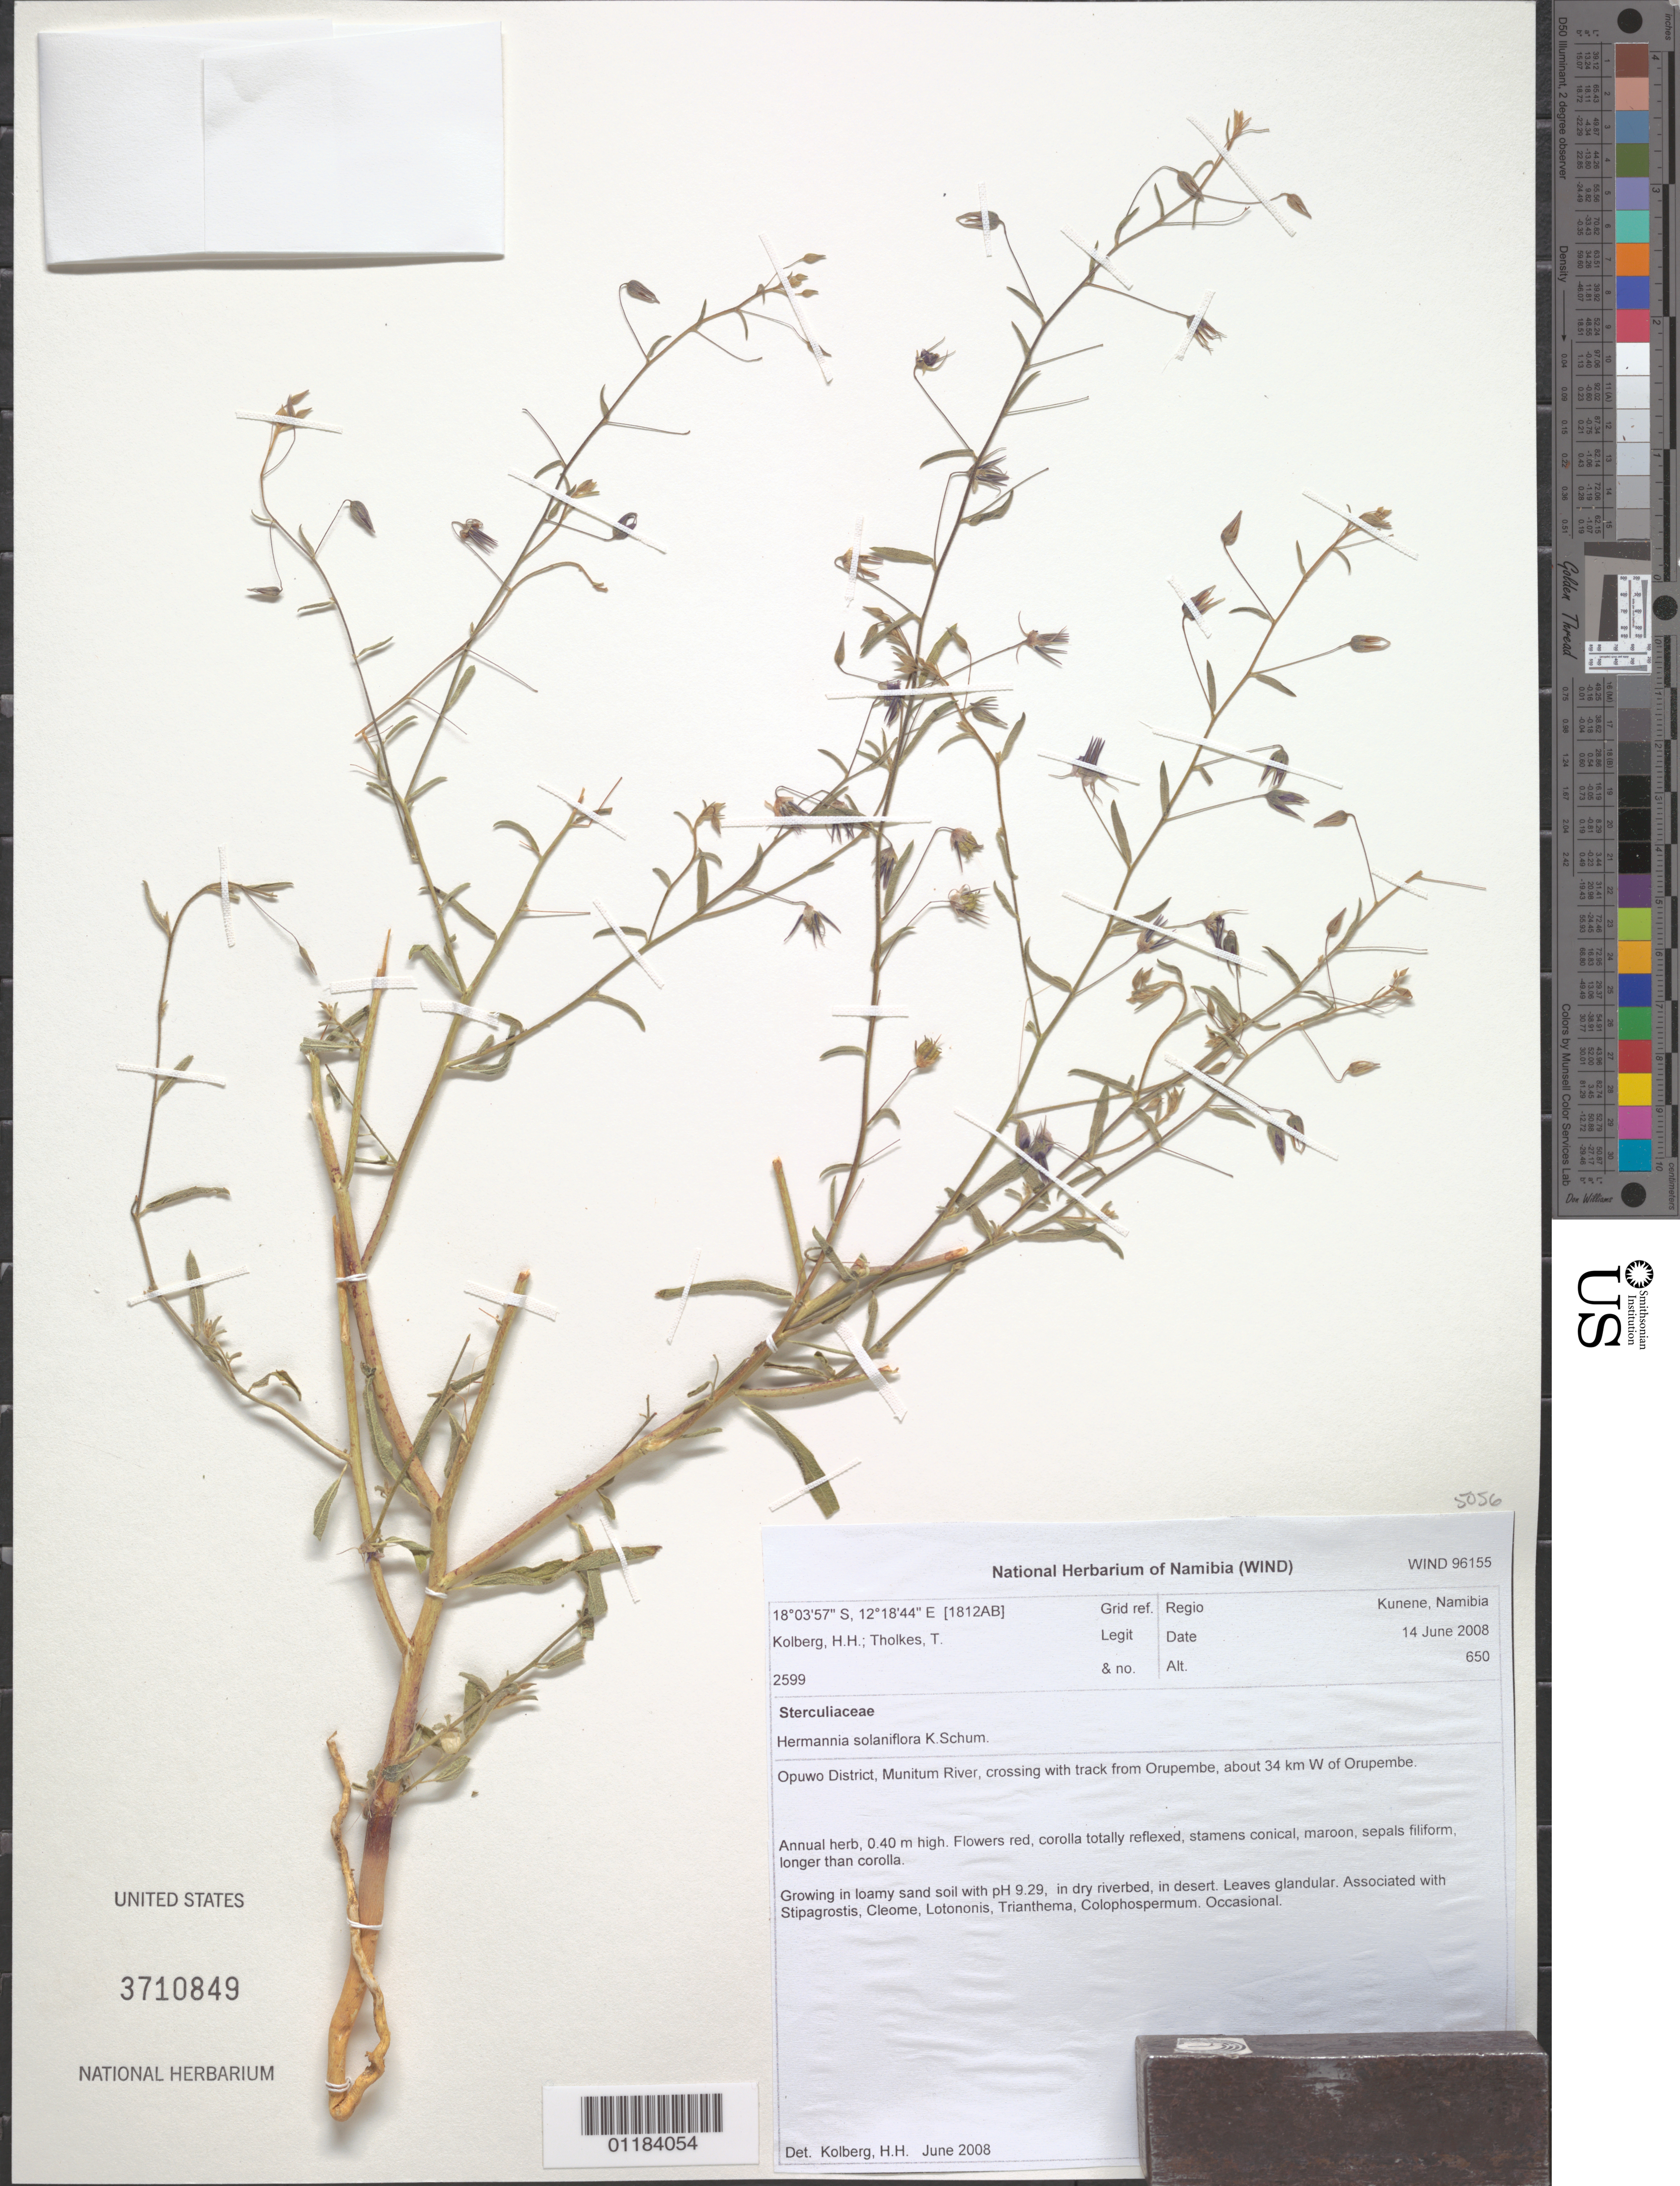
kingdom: Plantae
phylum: Tracheophyta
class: Magnoliopsida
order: Malvales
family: Malvaceae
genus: Hermannia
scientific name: Hermannia solaniflora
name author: K. Schum.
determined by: Kolberg, H. H.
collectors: H. H. Kolberg & T. Tholkes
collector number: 2599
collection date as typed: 14 June 2008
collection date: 2008-06-14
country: Namibia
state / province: Kunene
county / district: Opuwo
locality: Munitum River, crossing with track from Orupembe, about 34 km W of Orupembe.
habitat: loamy sand soil with pH 9.29, in dry riverbed, in desert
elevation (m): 650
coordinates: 18 03 57 S, 12 18 44 E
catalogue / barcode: US 3710849